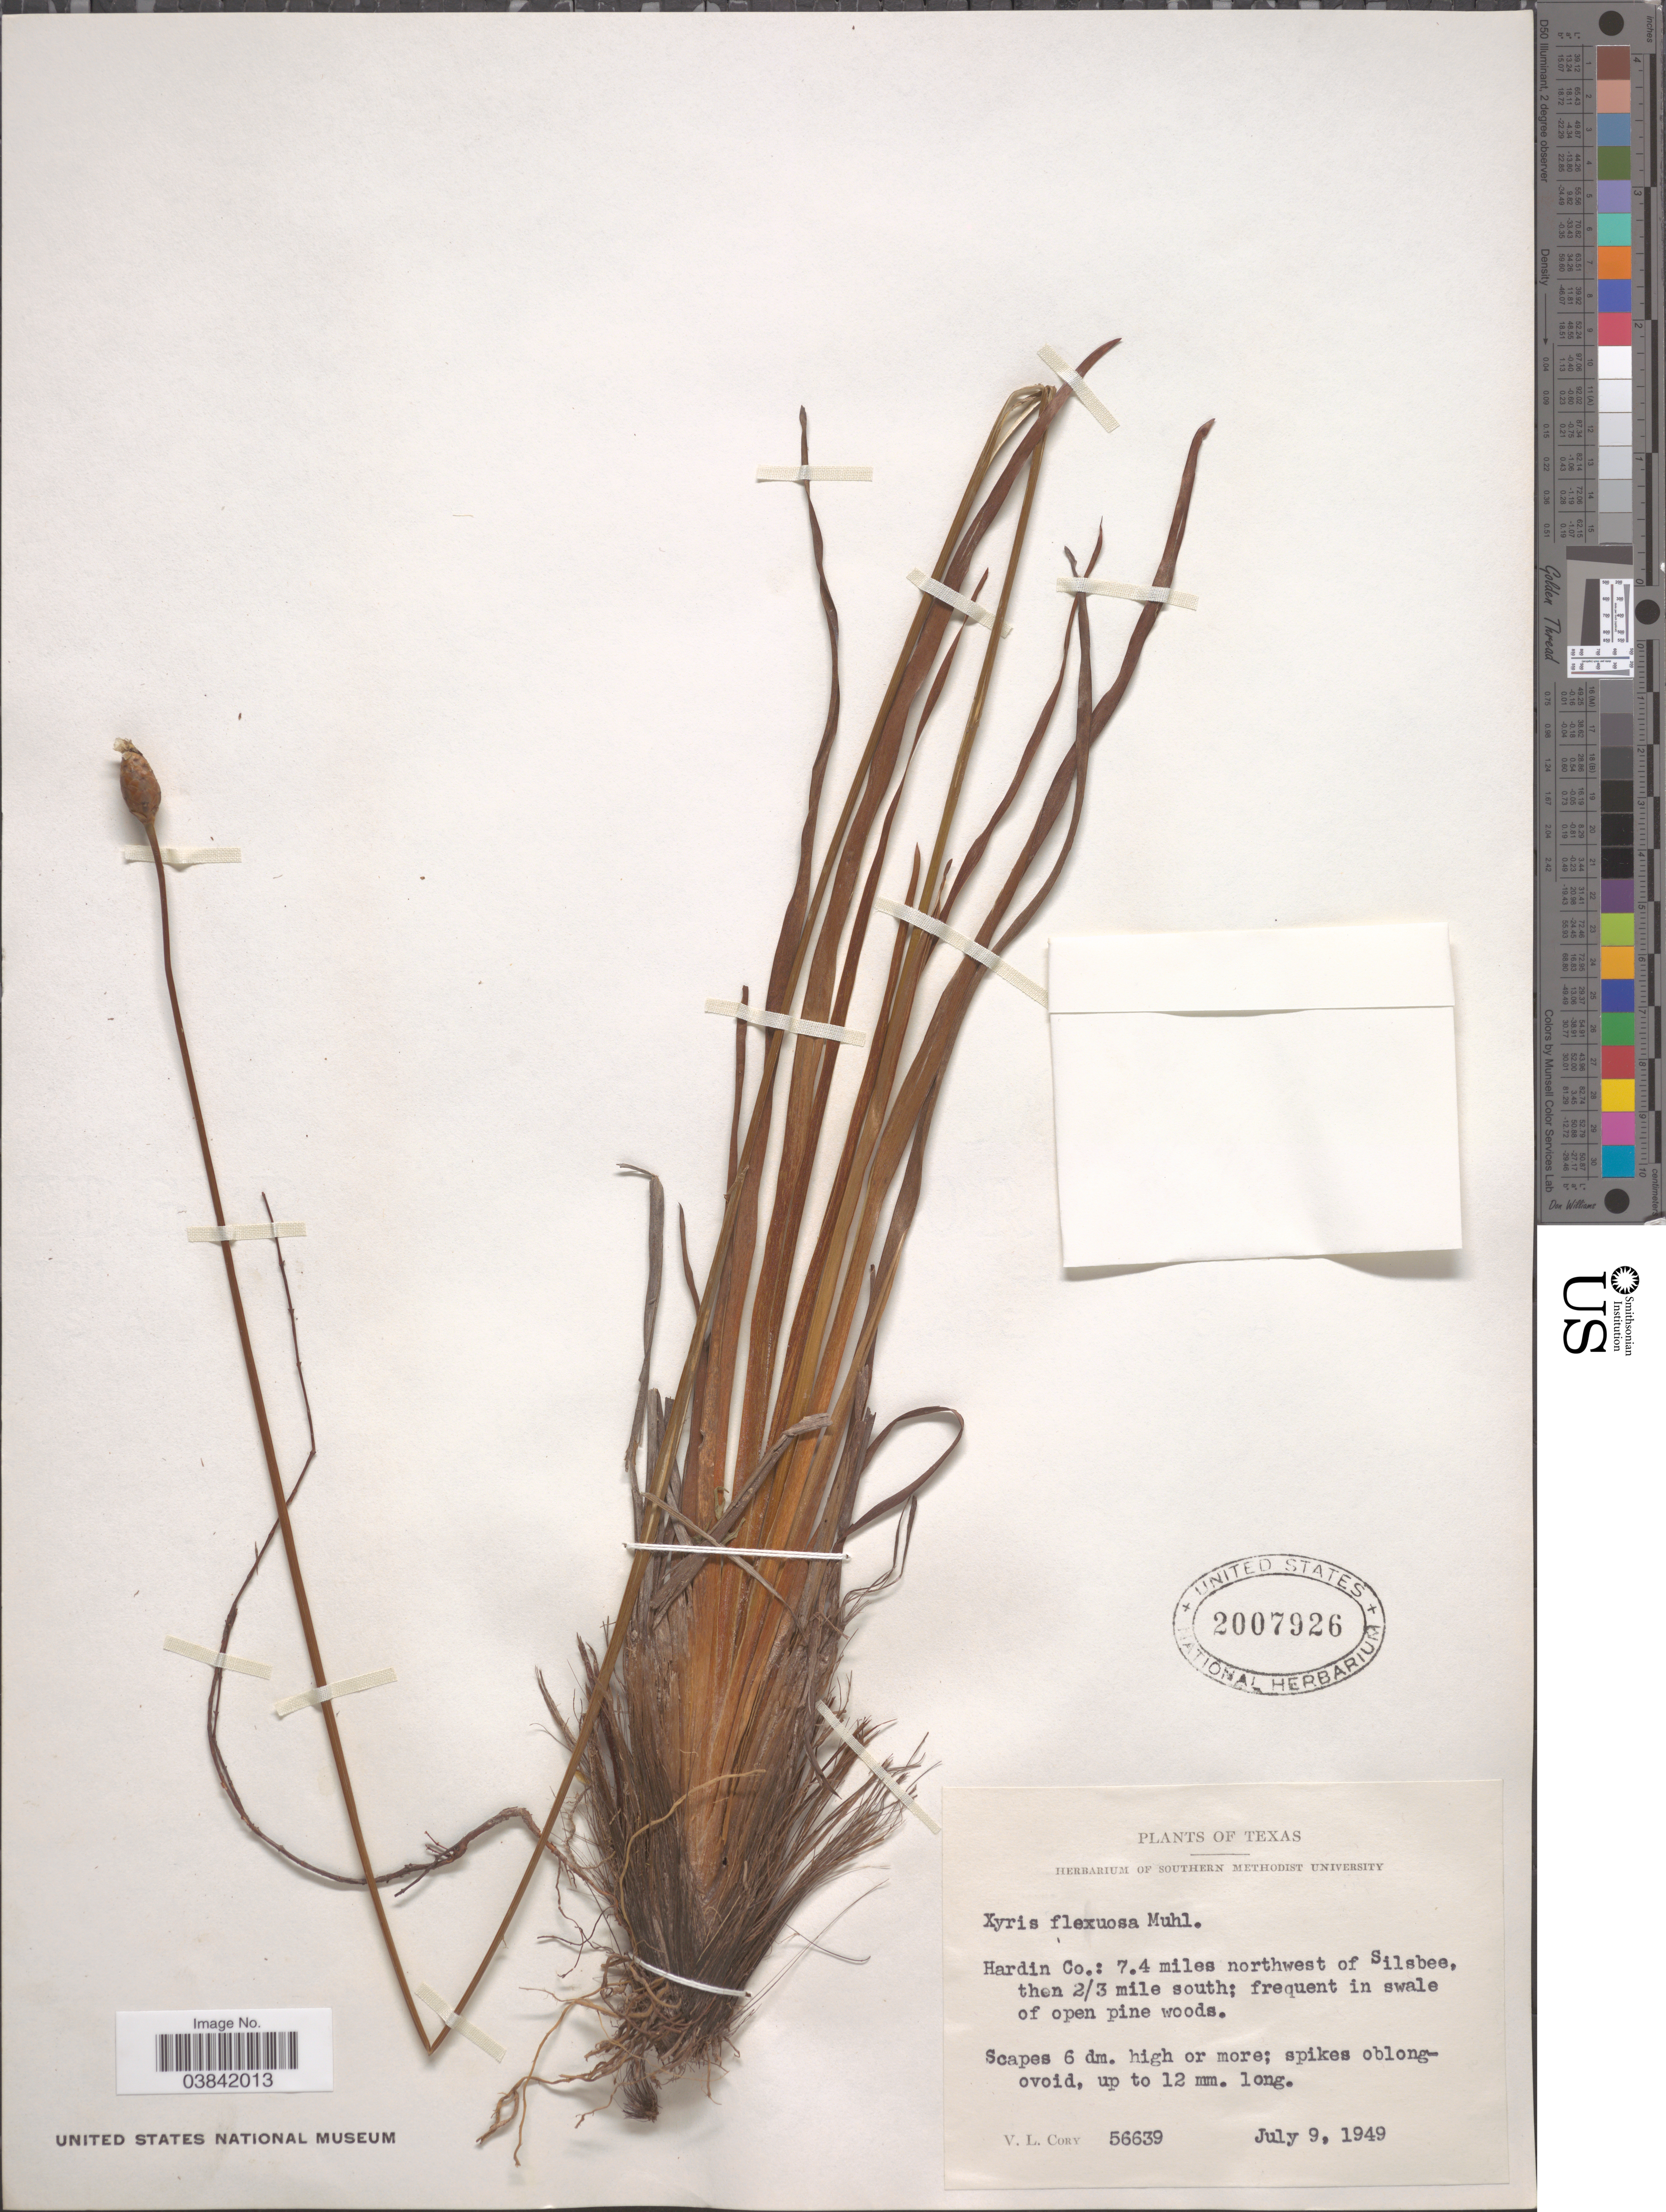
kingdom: Plantae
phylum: Tracheophyta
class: Liliopsida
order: Poales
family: Xyridaceae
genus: Xyris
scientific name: Xyris torta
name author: Sm.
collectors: V. Cory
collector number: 56639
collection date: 1949-07-09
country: United States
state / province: Texas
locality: Hardin Co.: 7.4 miles northwest of Silsbee, then 2/3 mile south; frequent in swale of open pine woods.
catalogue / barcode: US 2007926